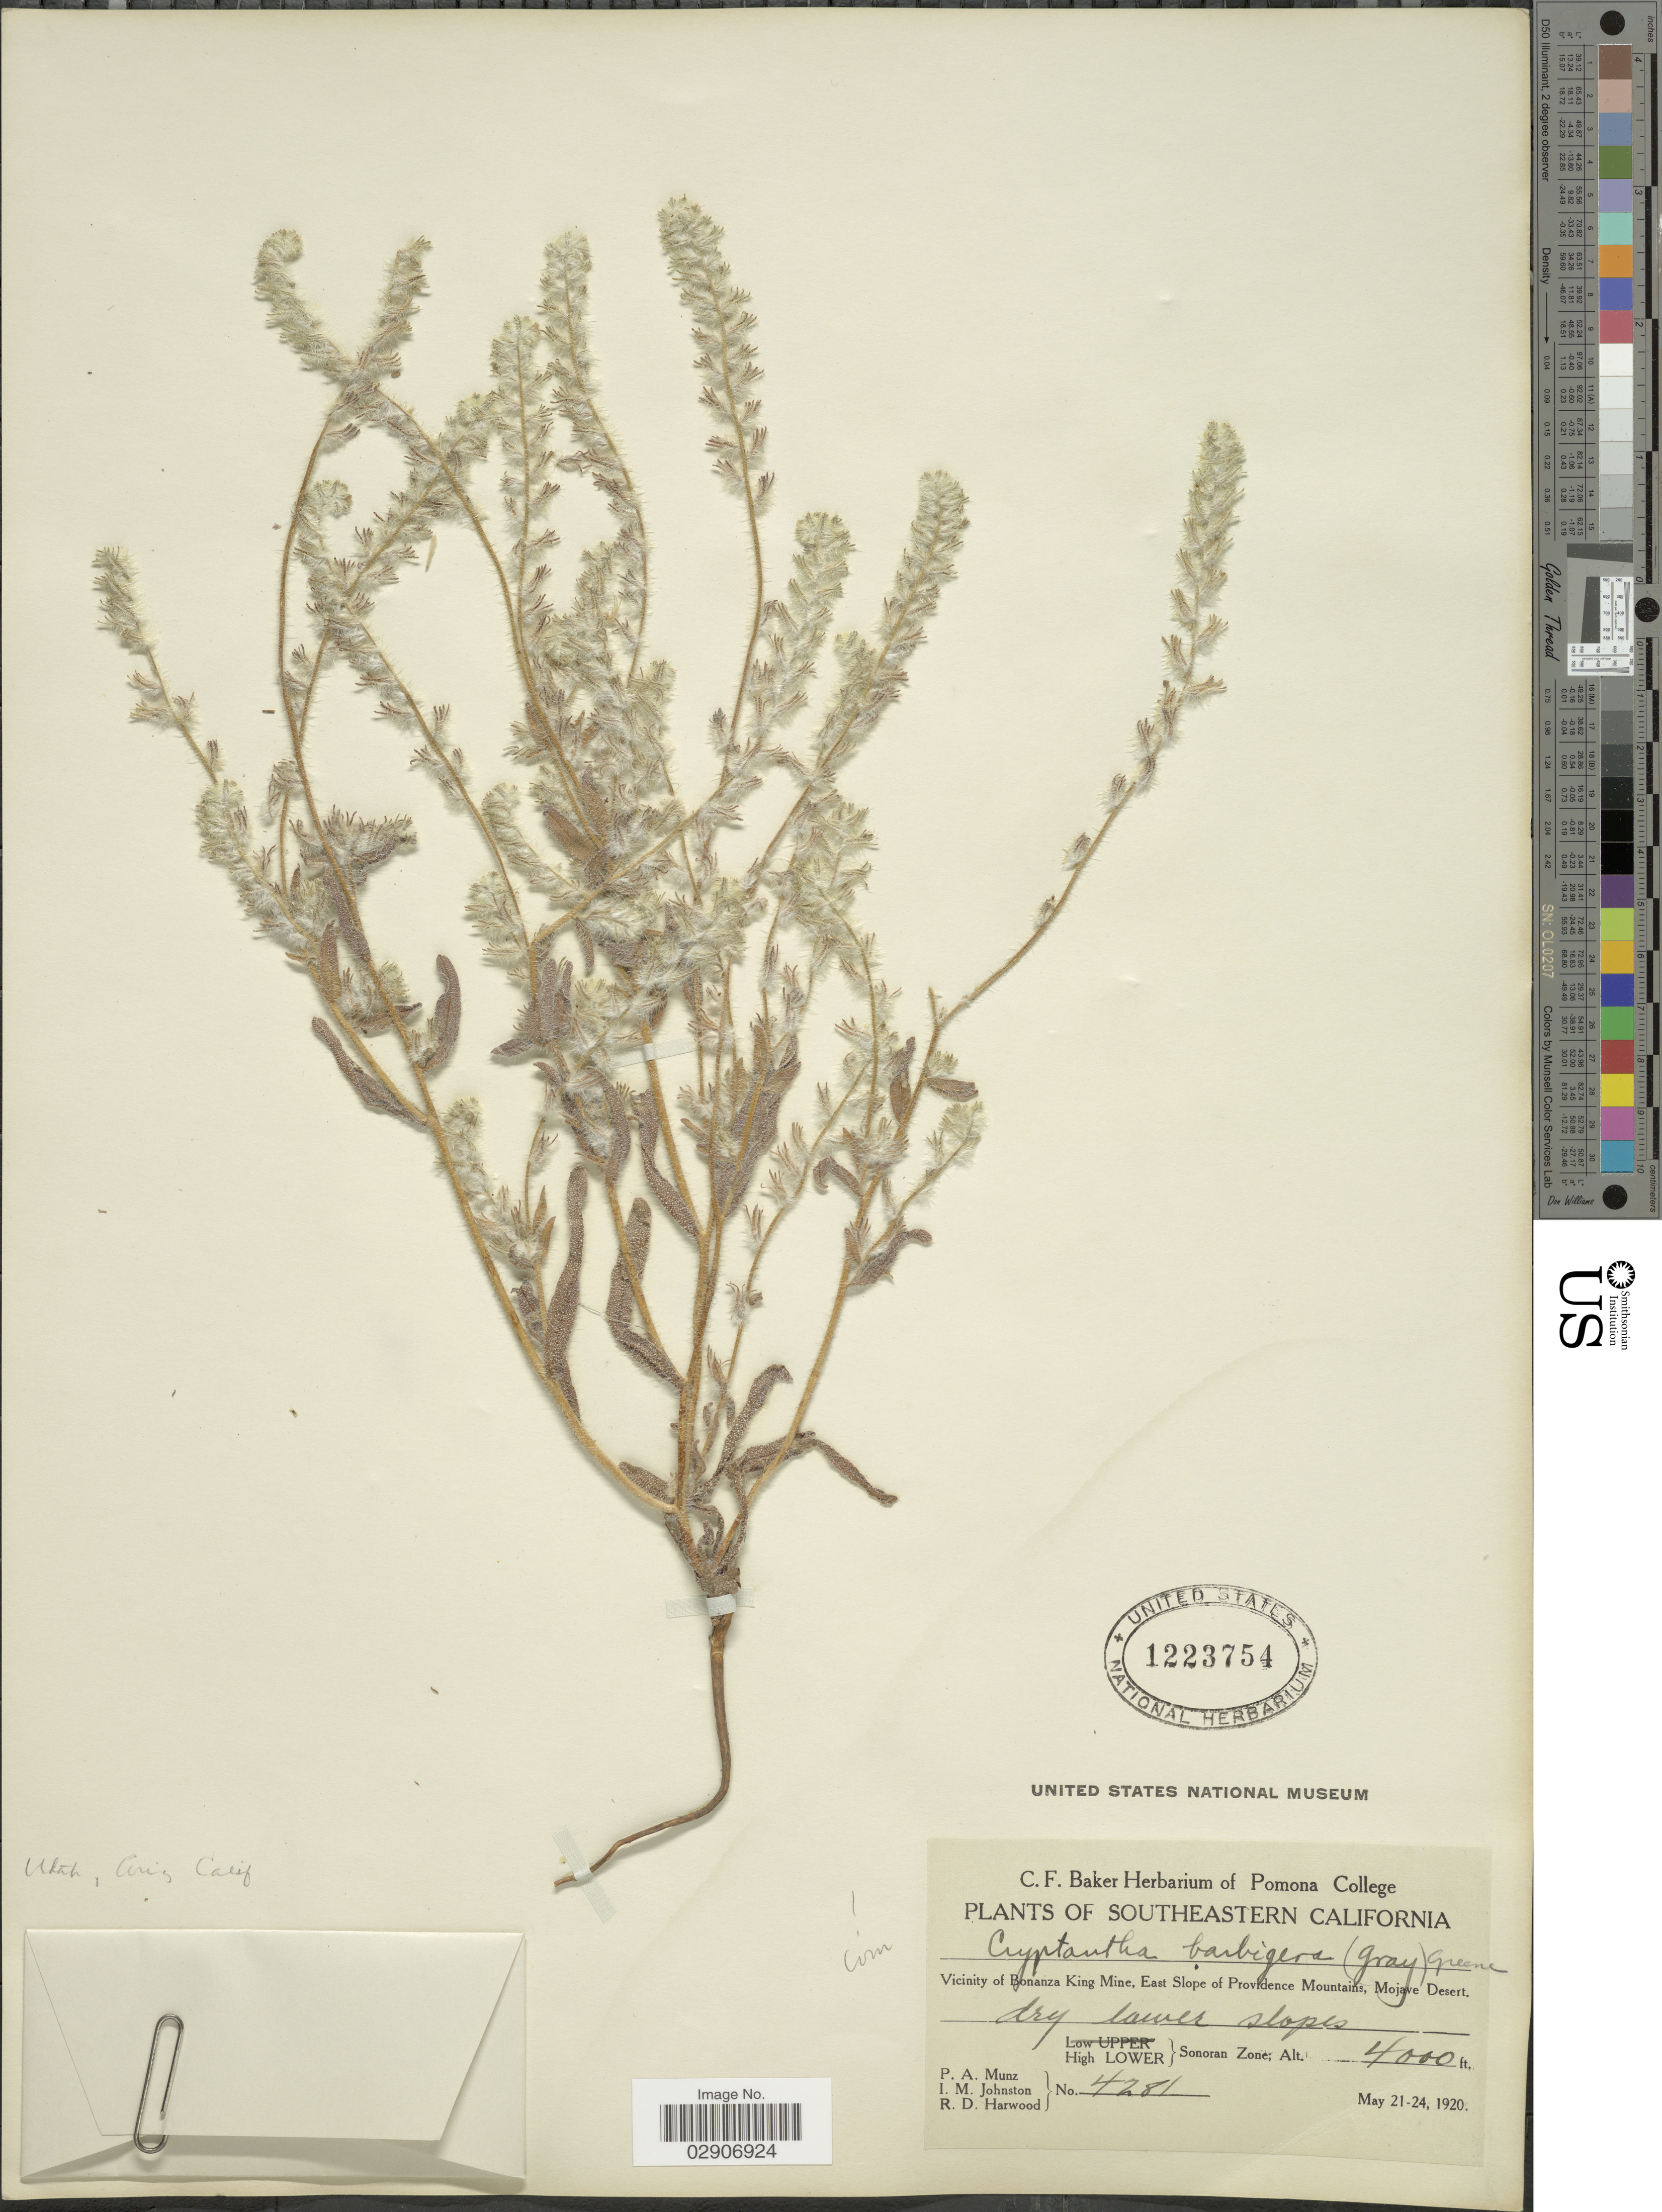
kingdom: Plantae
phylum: Tracheophyta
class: Magnoliopsida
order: Boraginales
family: Boraginaceae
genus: Cryptantha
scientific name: Cryptantha barbigera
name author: (A. Gray) Greene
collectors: P. A. Munz, J. Johnston & R. Harwood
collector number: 4281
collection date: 1920-05-21/1920-05-24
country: United States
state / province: California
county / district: San Bernardino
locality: Southeastern California. Vicinity of Bonanza King Mine, East Slope of Providence Mountains, Mojave Desert. High Lower Sonoran Zone.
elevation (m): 1219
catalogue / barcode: US 1223754